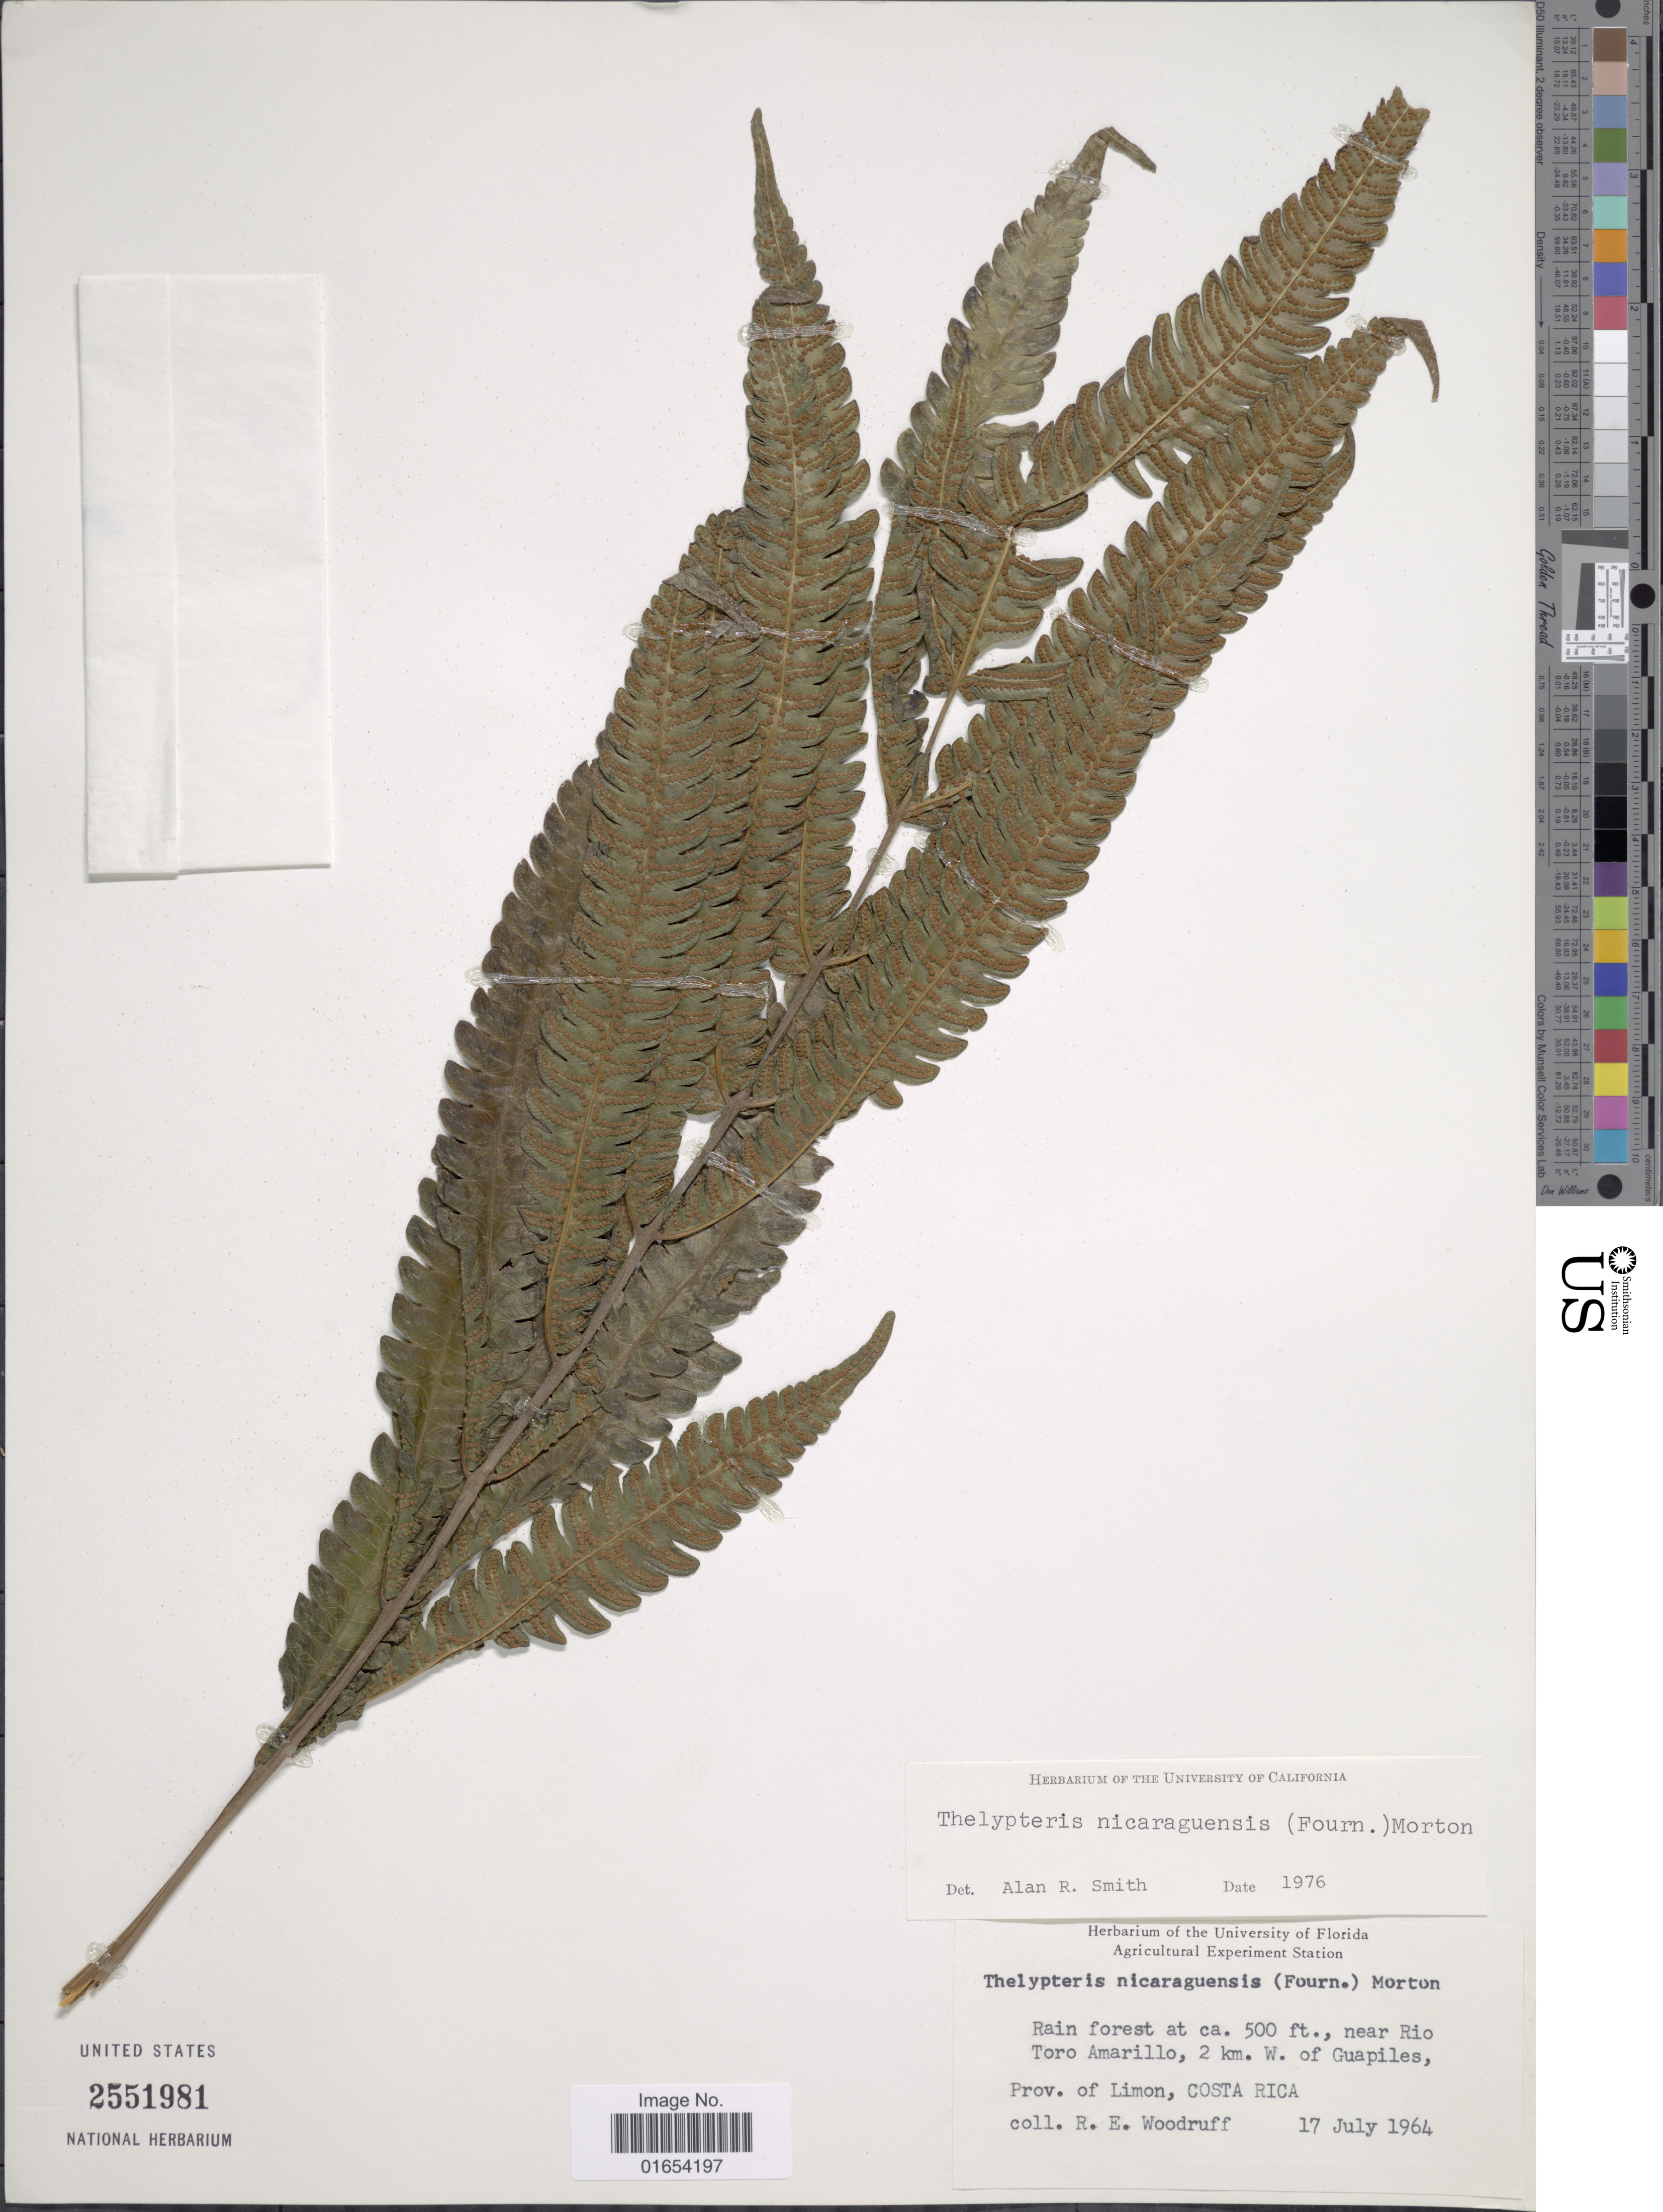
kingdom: Plantae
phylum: Tracheophyta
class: Polypodiopsida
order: Polypodiales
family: Thelypteridaceae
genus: Goniopteris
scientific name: Goniopteris nicaraguensis (C. Chr.) comb. nov., ined 2015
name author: (C. Chr.)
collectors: R. Woodruff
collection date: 1964-07-17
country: Costa Rica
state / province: Limón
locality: Rain forest, near Rio Toro Amarillo, 2 km. W. of Guapiles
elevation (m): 152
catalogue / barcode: US 2551981